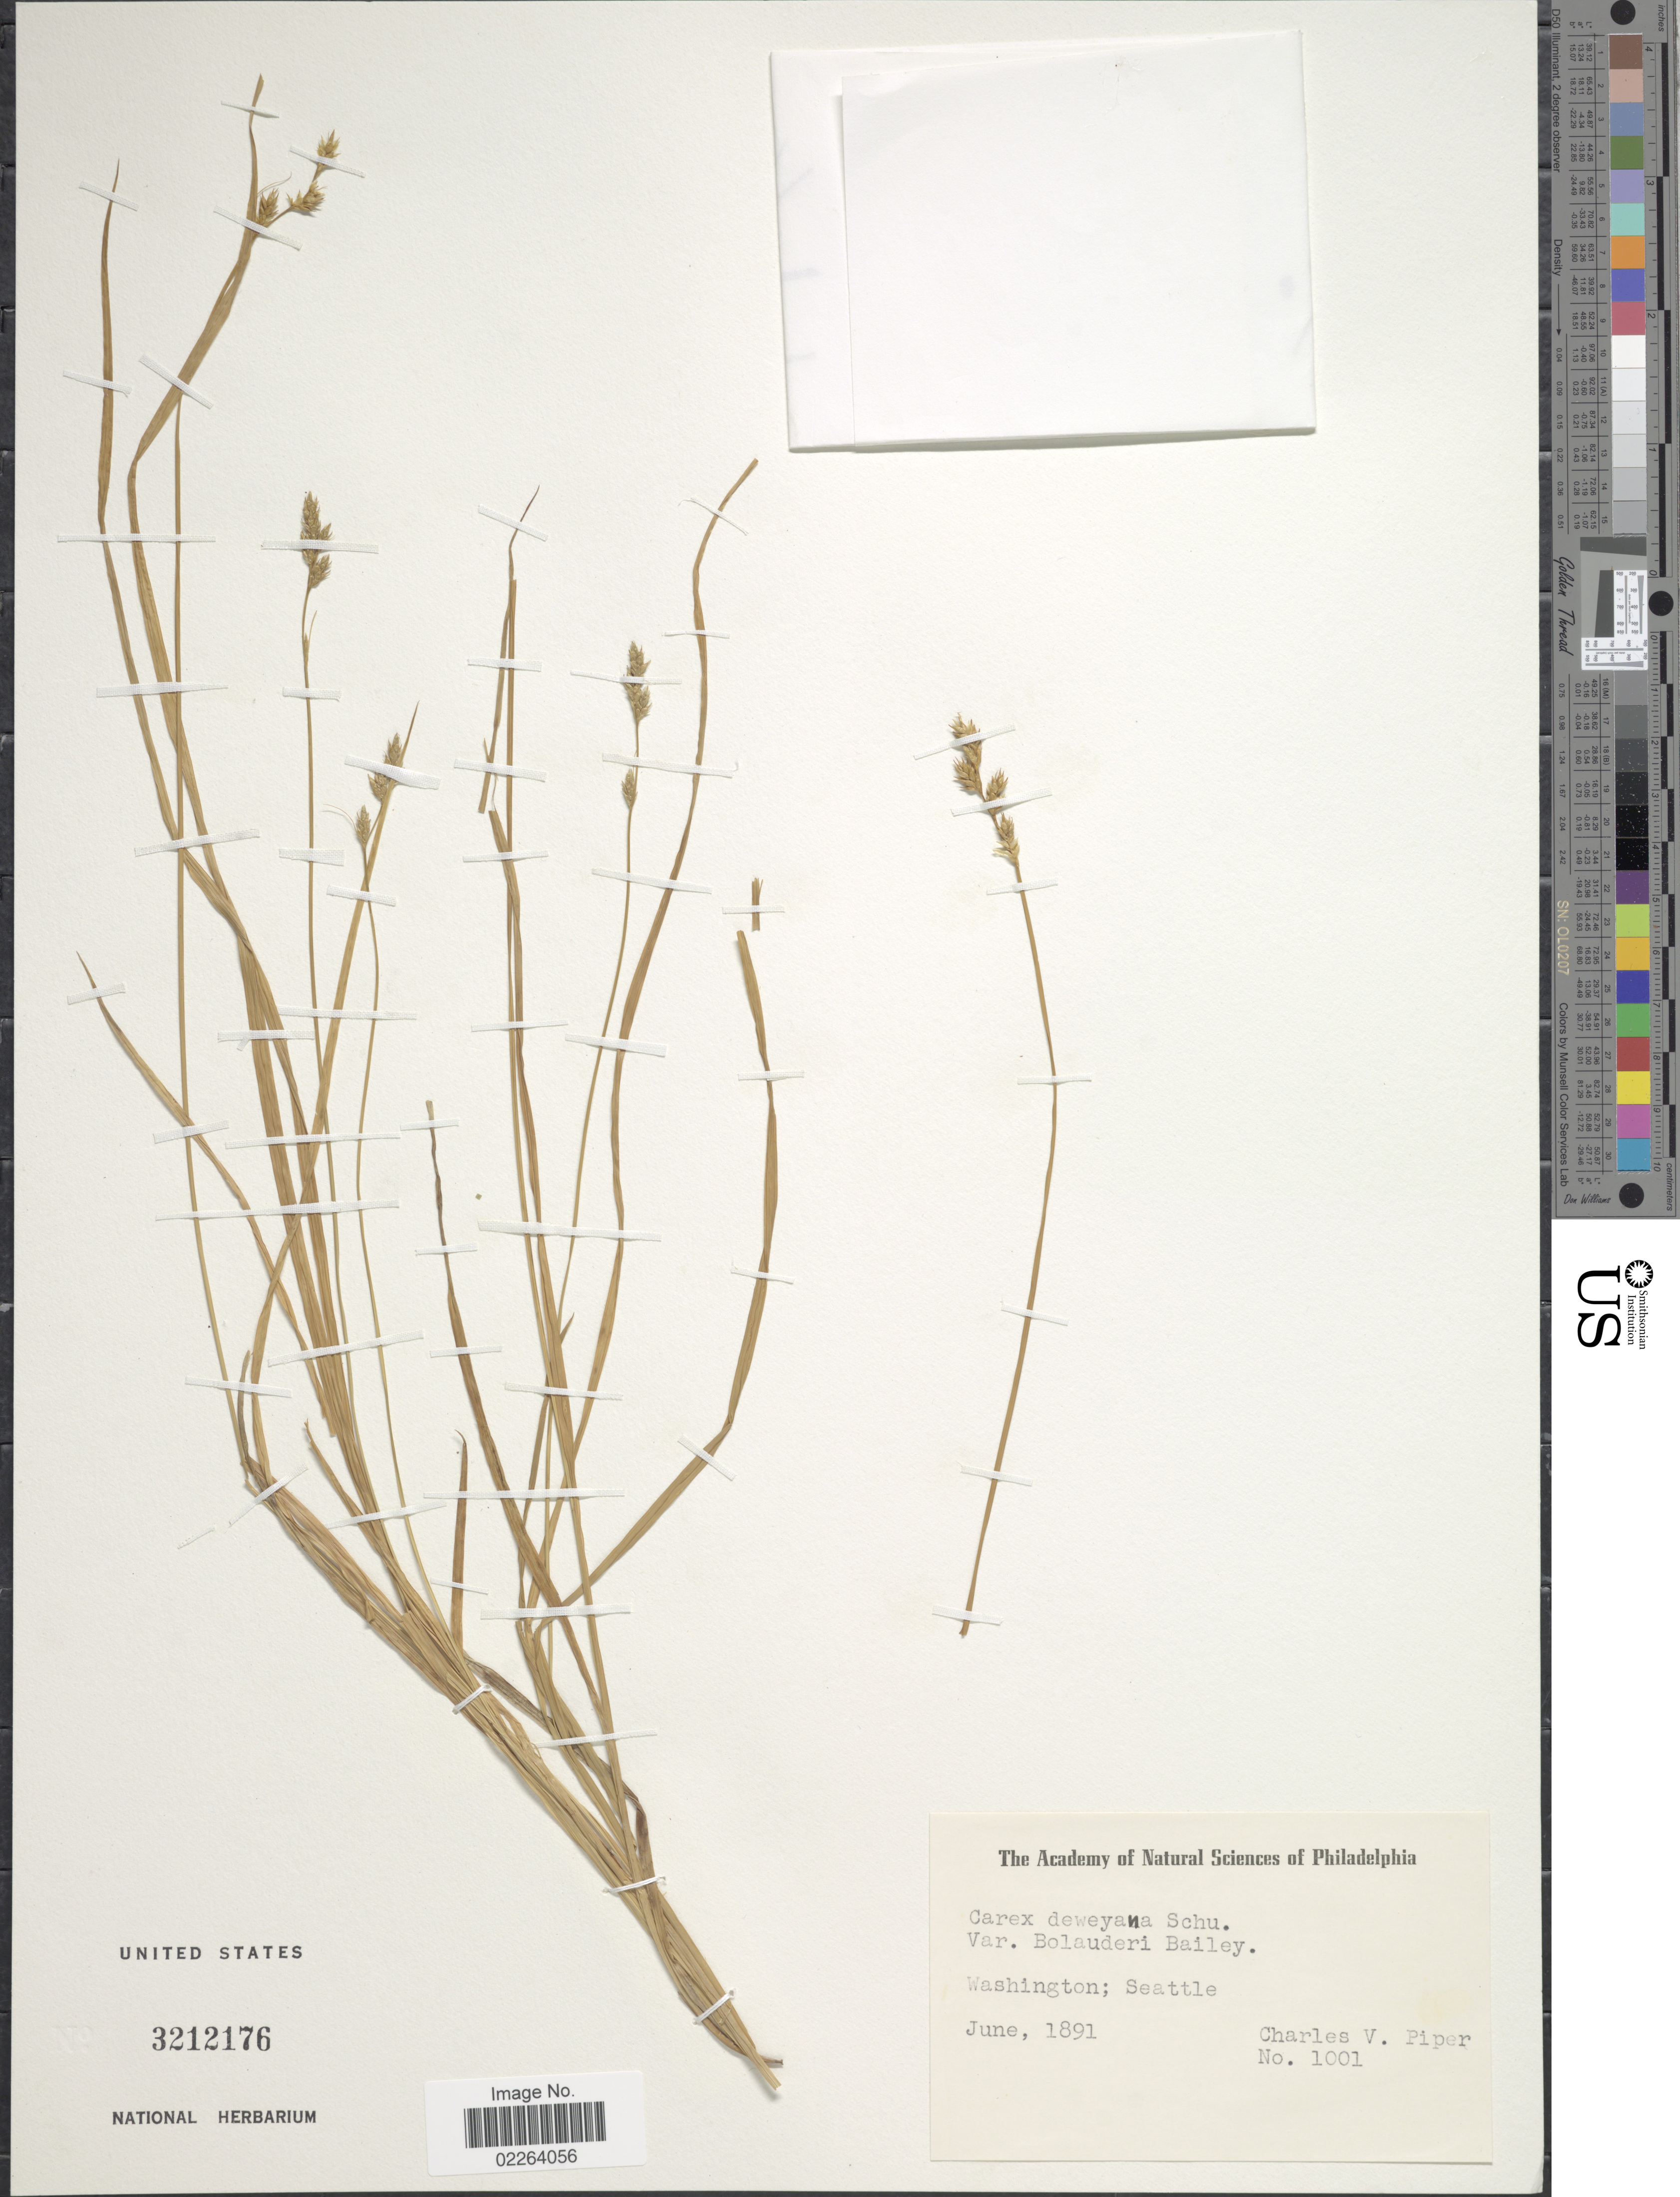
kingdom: Plantae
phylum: Tracheophyta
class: Liliopsida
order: Poales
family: Cyperaceae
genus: Carex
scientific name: Carex deweyana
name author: Schwein.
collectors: C. V. Piper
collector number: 1001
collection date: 1891-06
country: United States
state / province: Washington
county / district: King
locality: Seattle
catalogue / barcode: US 3212176